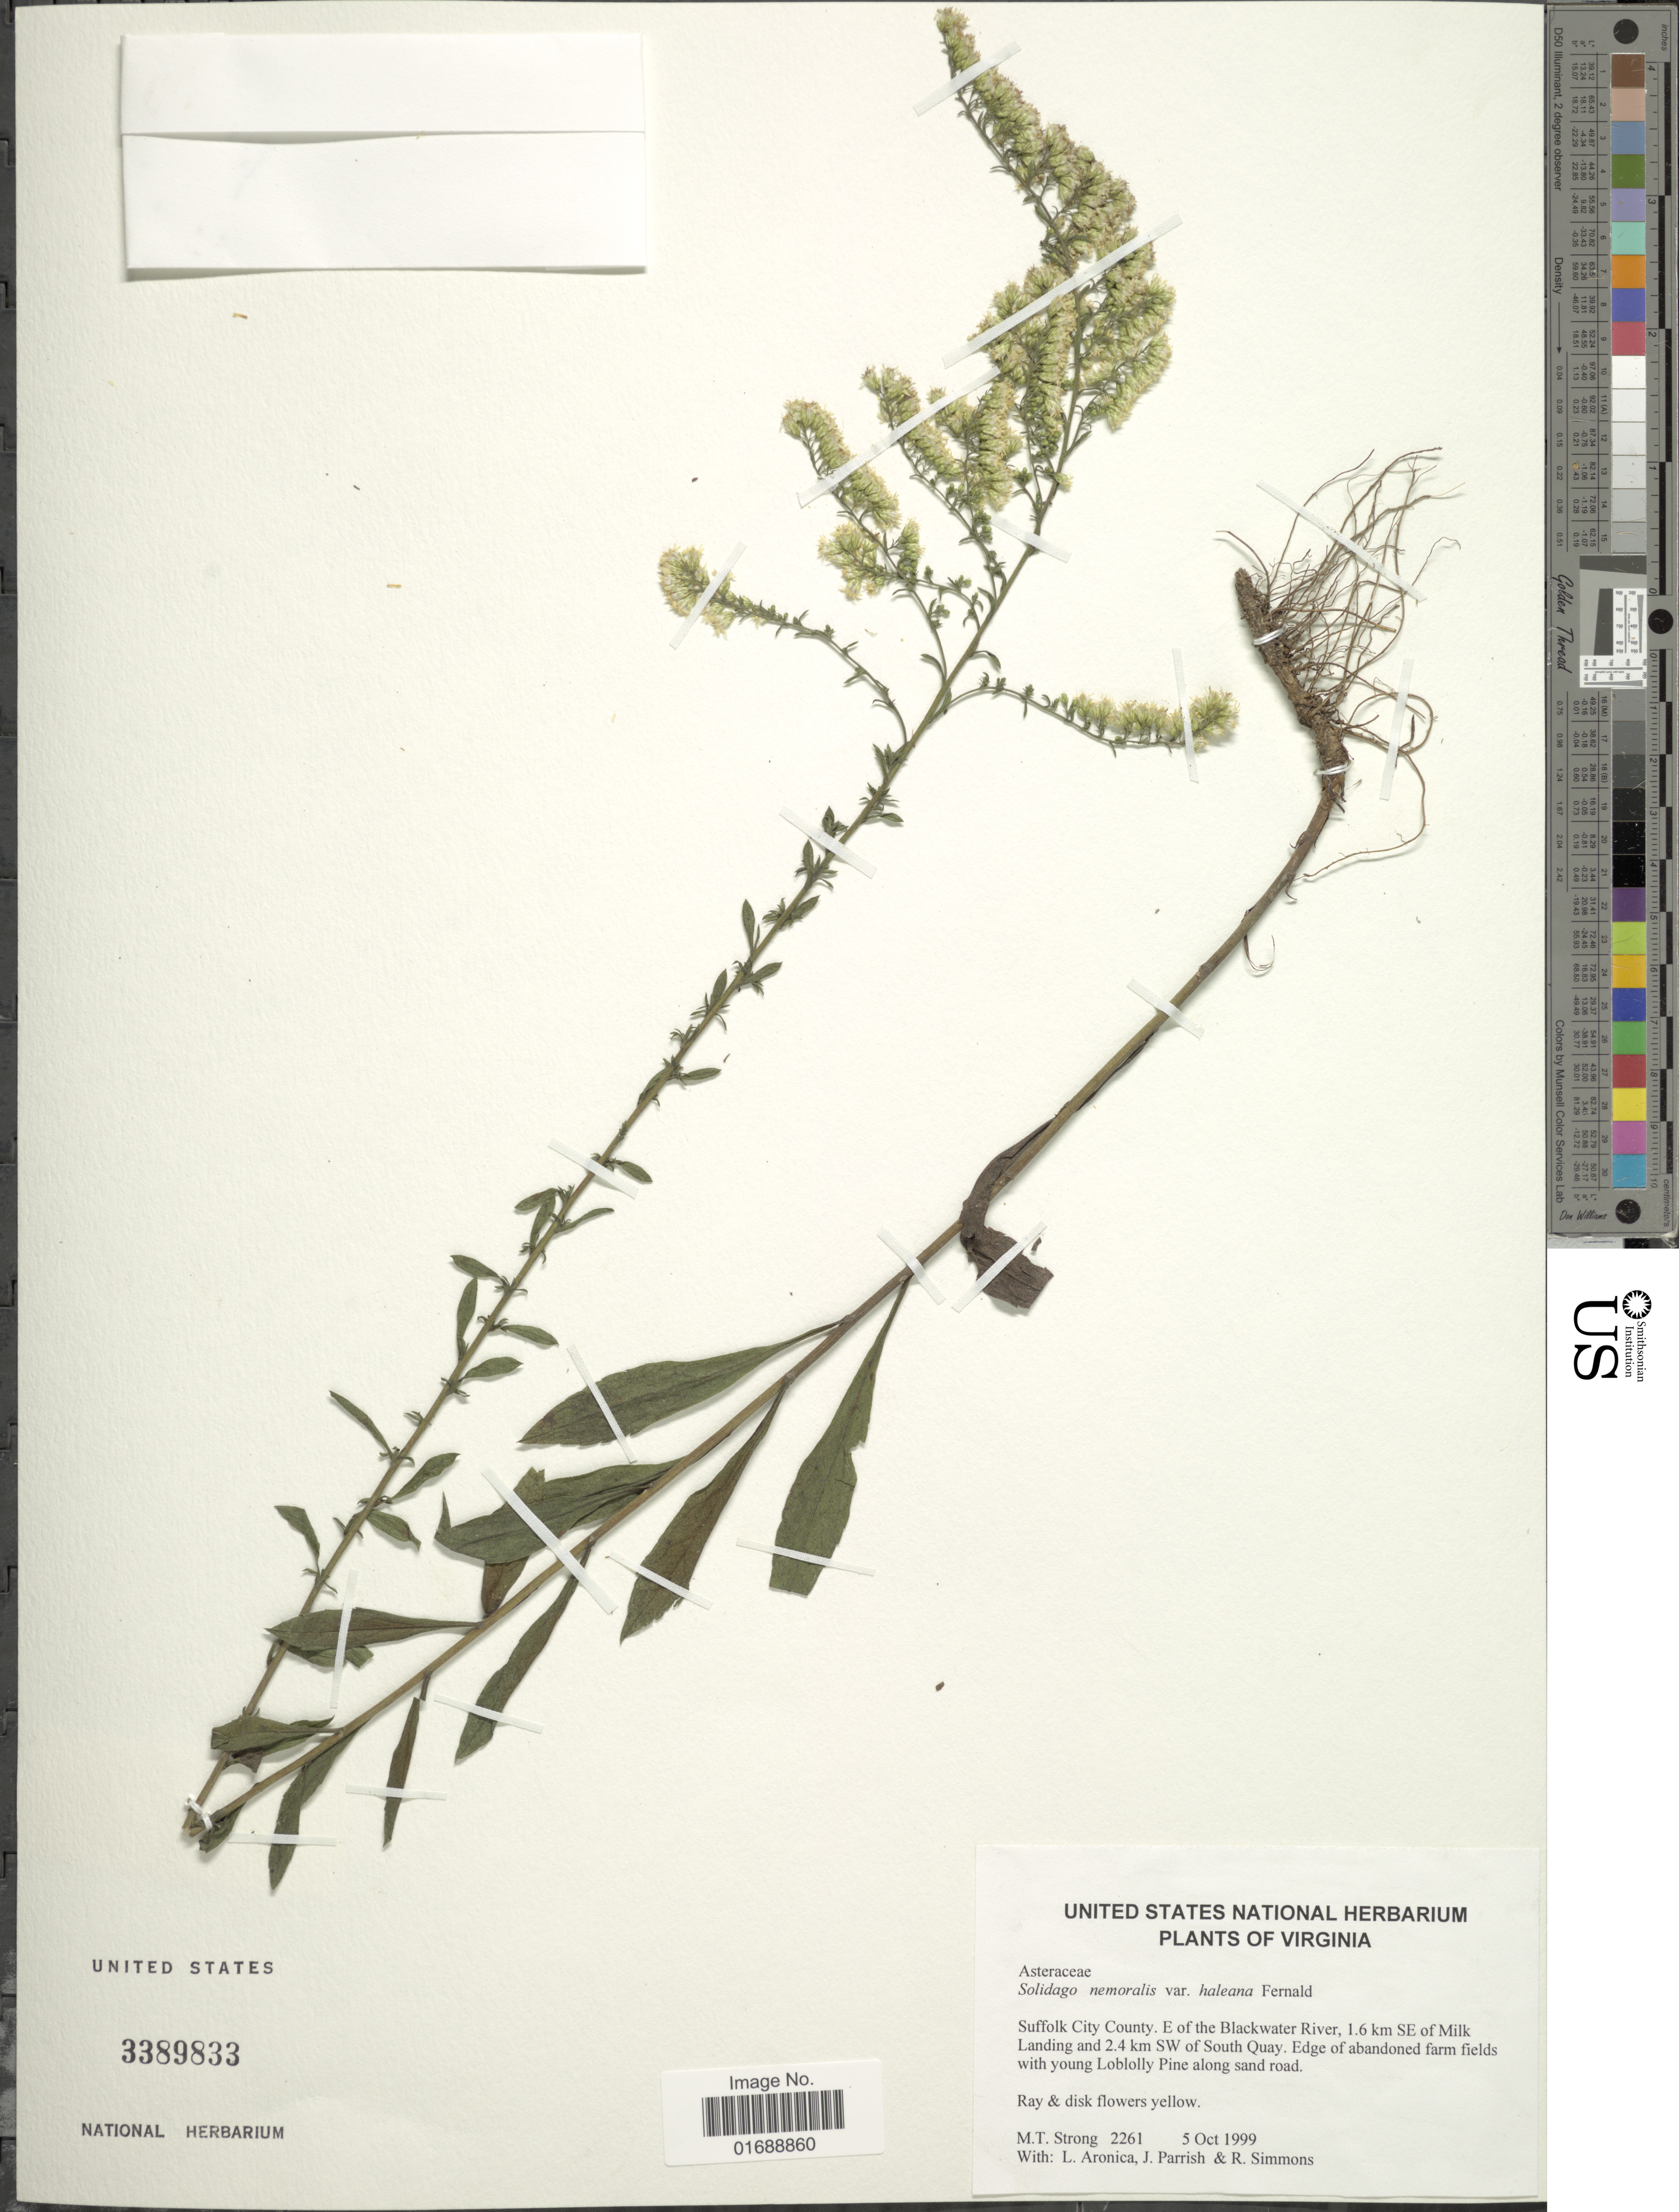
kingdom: Plantae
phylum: Tracheophyta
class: Magnoliopsida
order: Asterales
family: Asteraceae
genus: Solidago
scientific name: Solidago nemoralis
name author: Aiton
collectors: L. Aronica, J. Parrish & R. Simmons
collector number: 2261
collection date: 1999-10-05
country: United States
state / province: Virginia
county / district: City of Suffolk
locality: Suffolk City County. E of the Blackwater River, 1.6 km SE of Milk Landing and 2.4 km SW of South Quay.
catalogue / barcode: US 3389833